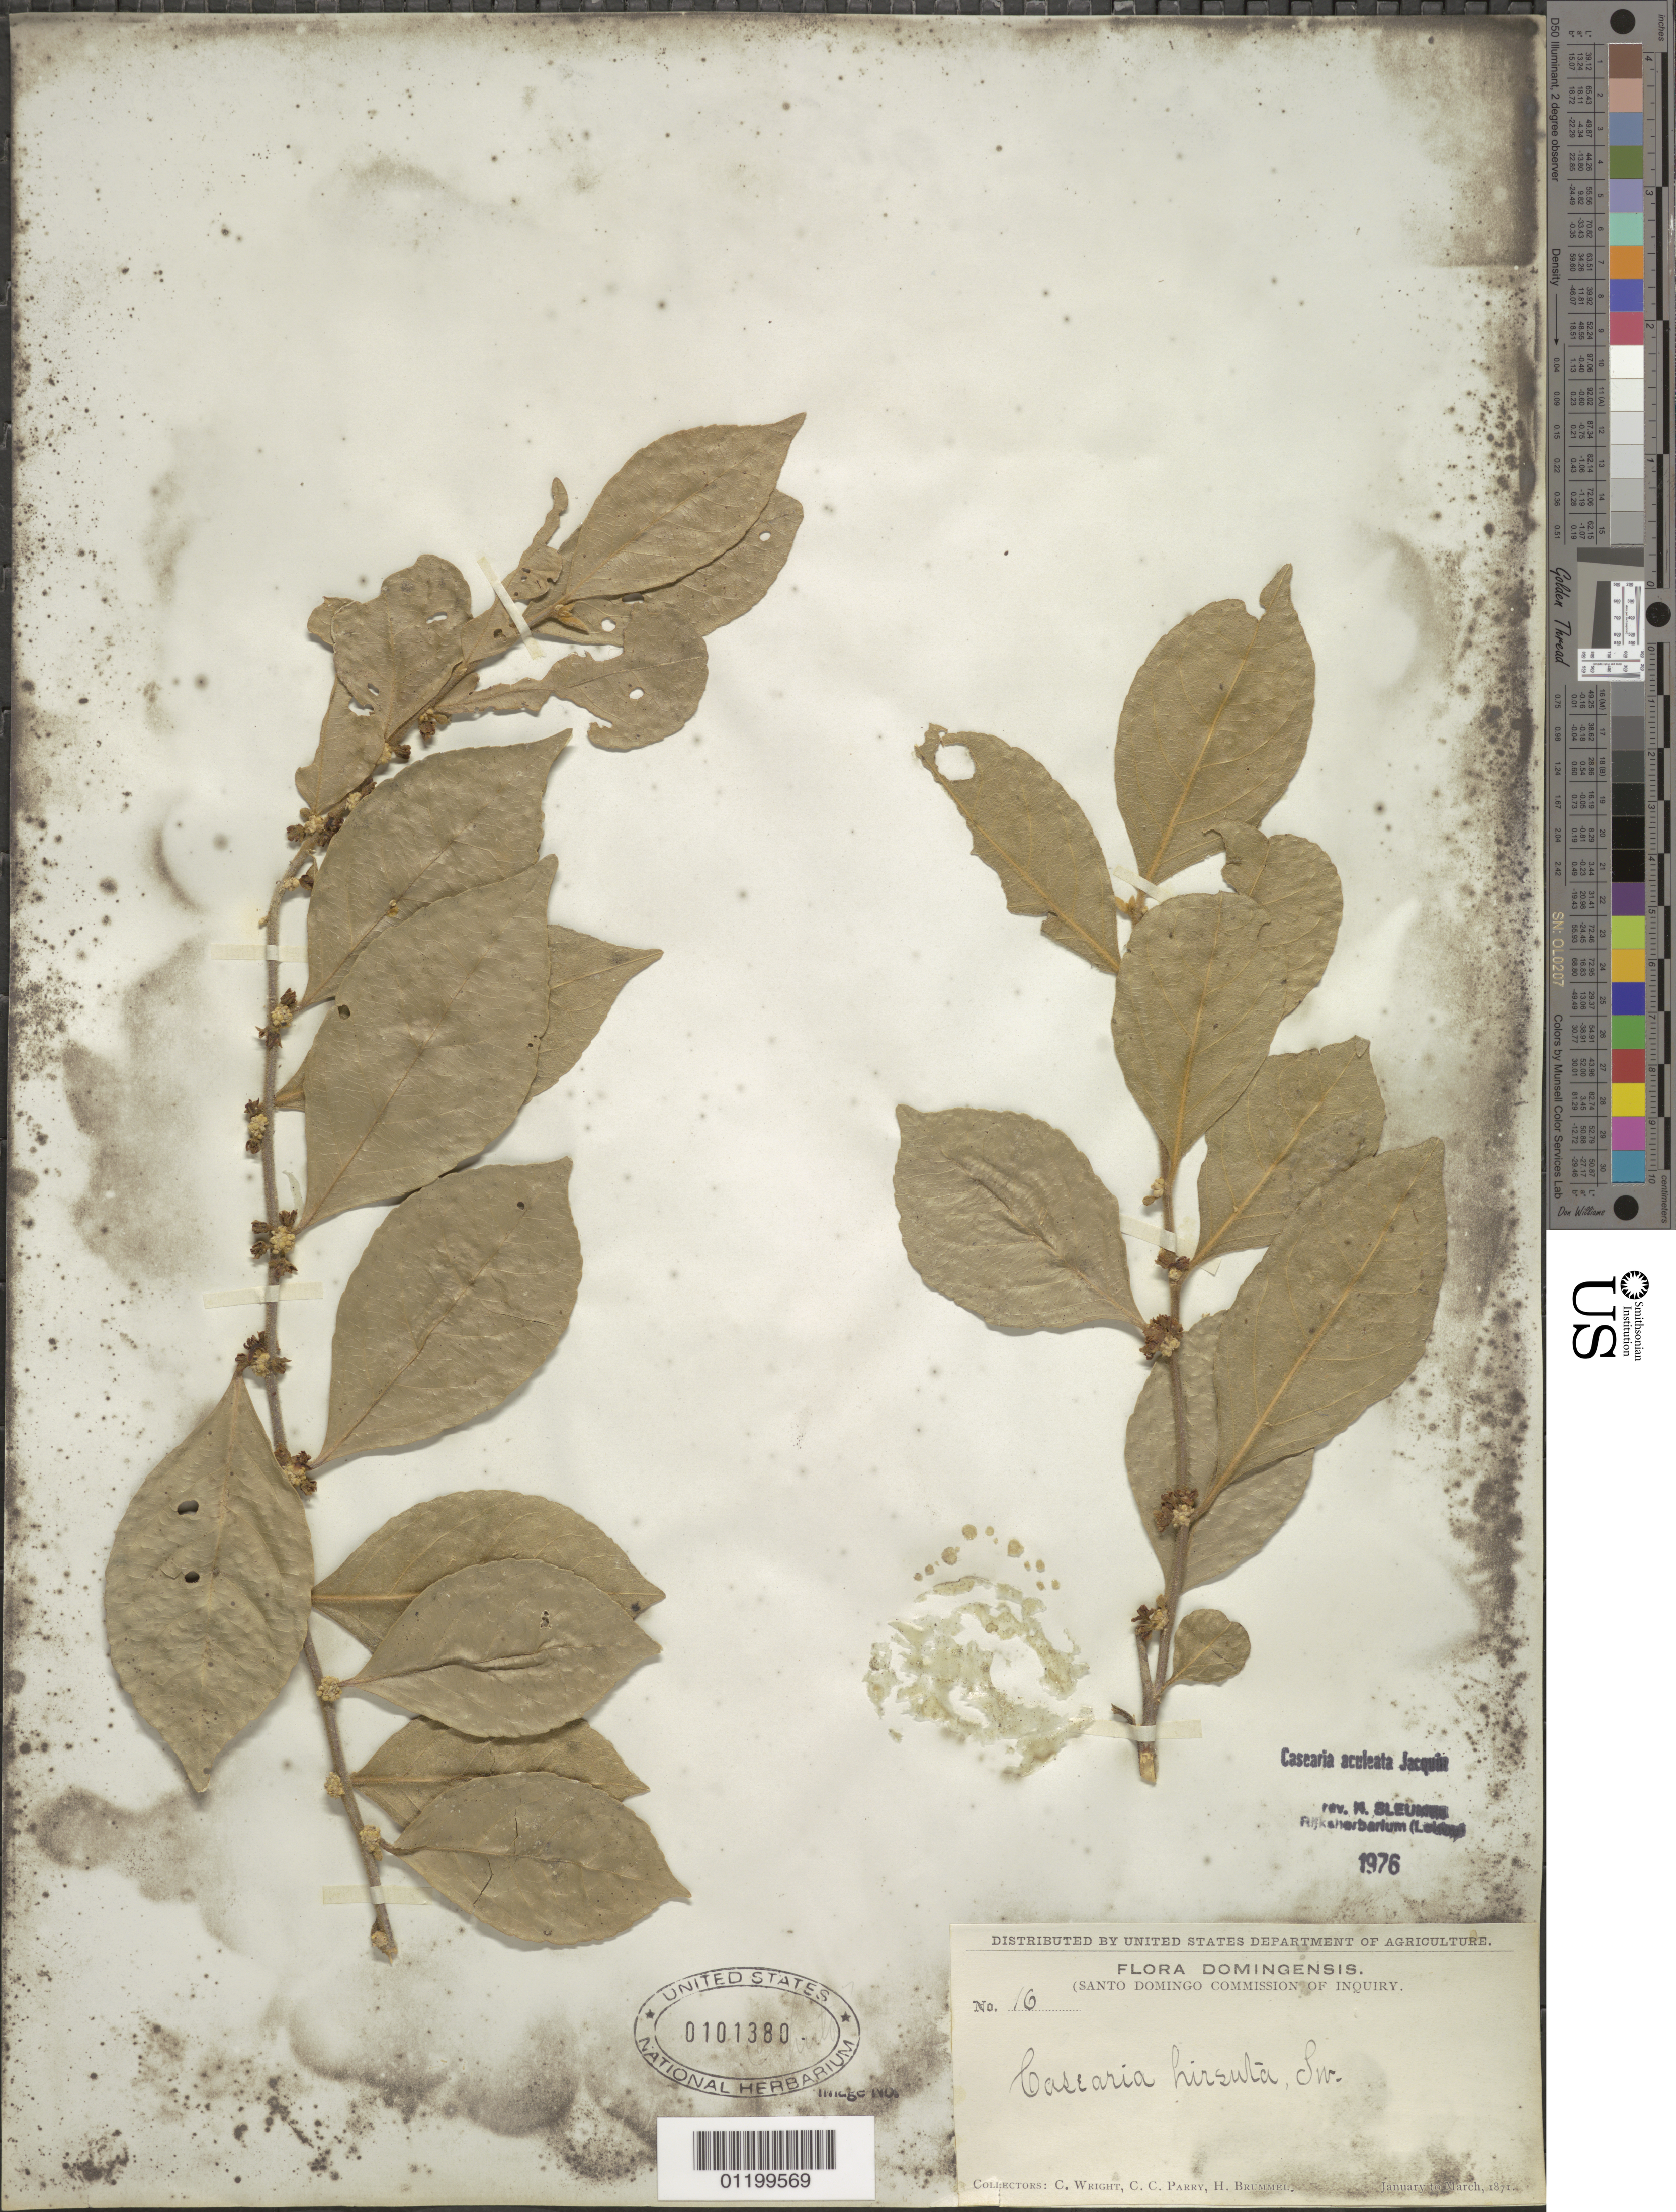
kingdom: Plantae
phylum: Tracheophyta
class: Magnoliopsida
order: Malpighiales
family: Salicaceae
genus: Casearia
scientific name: Casearia hirsuta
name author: Sw.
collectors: C. Wright, C. C. Parry & H. Brummel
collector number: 16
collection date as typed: Jan 1871 to Mar 1871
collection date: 1871-01/1871-03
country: Dominican Republic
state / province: Santo Domingo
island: Hispaniola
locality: Santo Domingo Commission of Inquiry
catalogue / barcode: US 101380